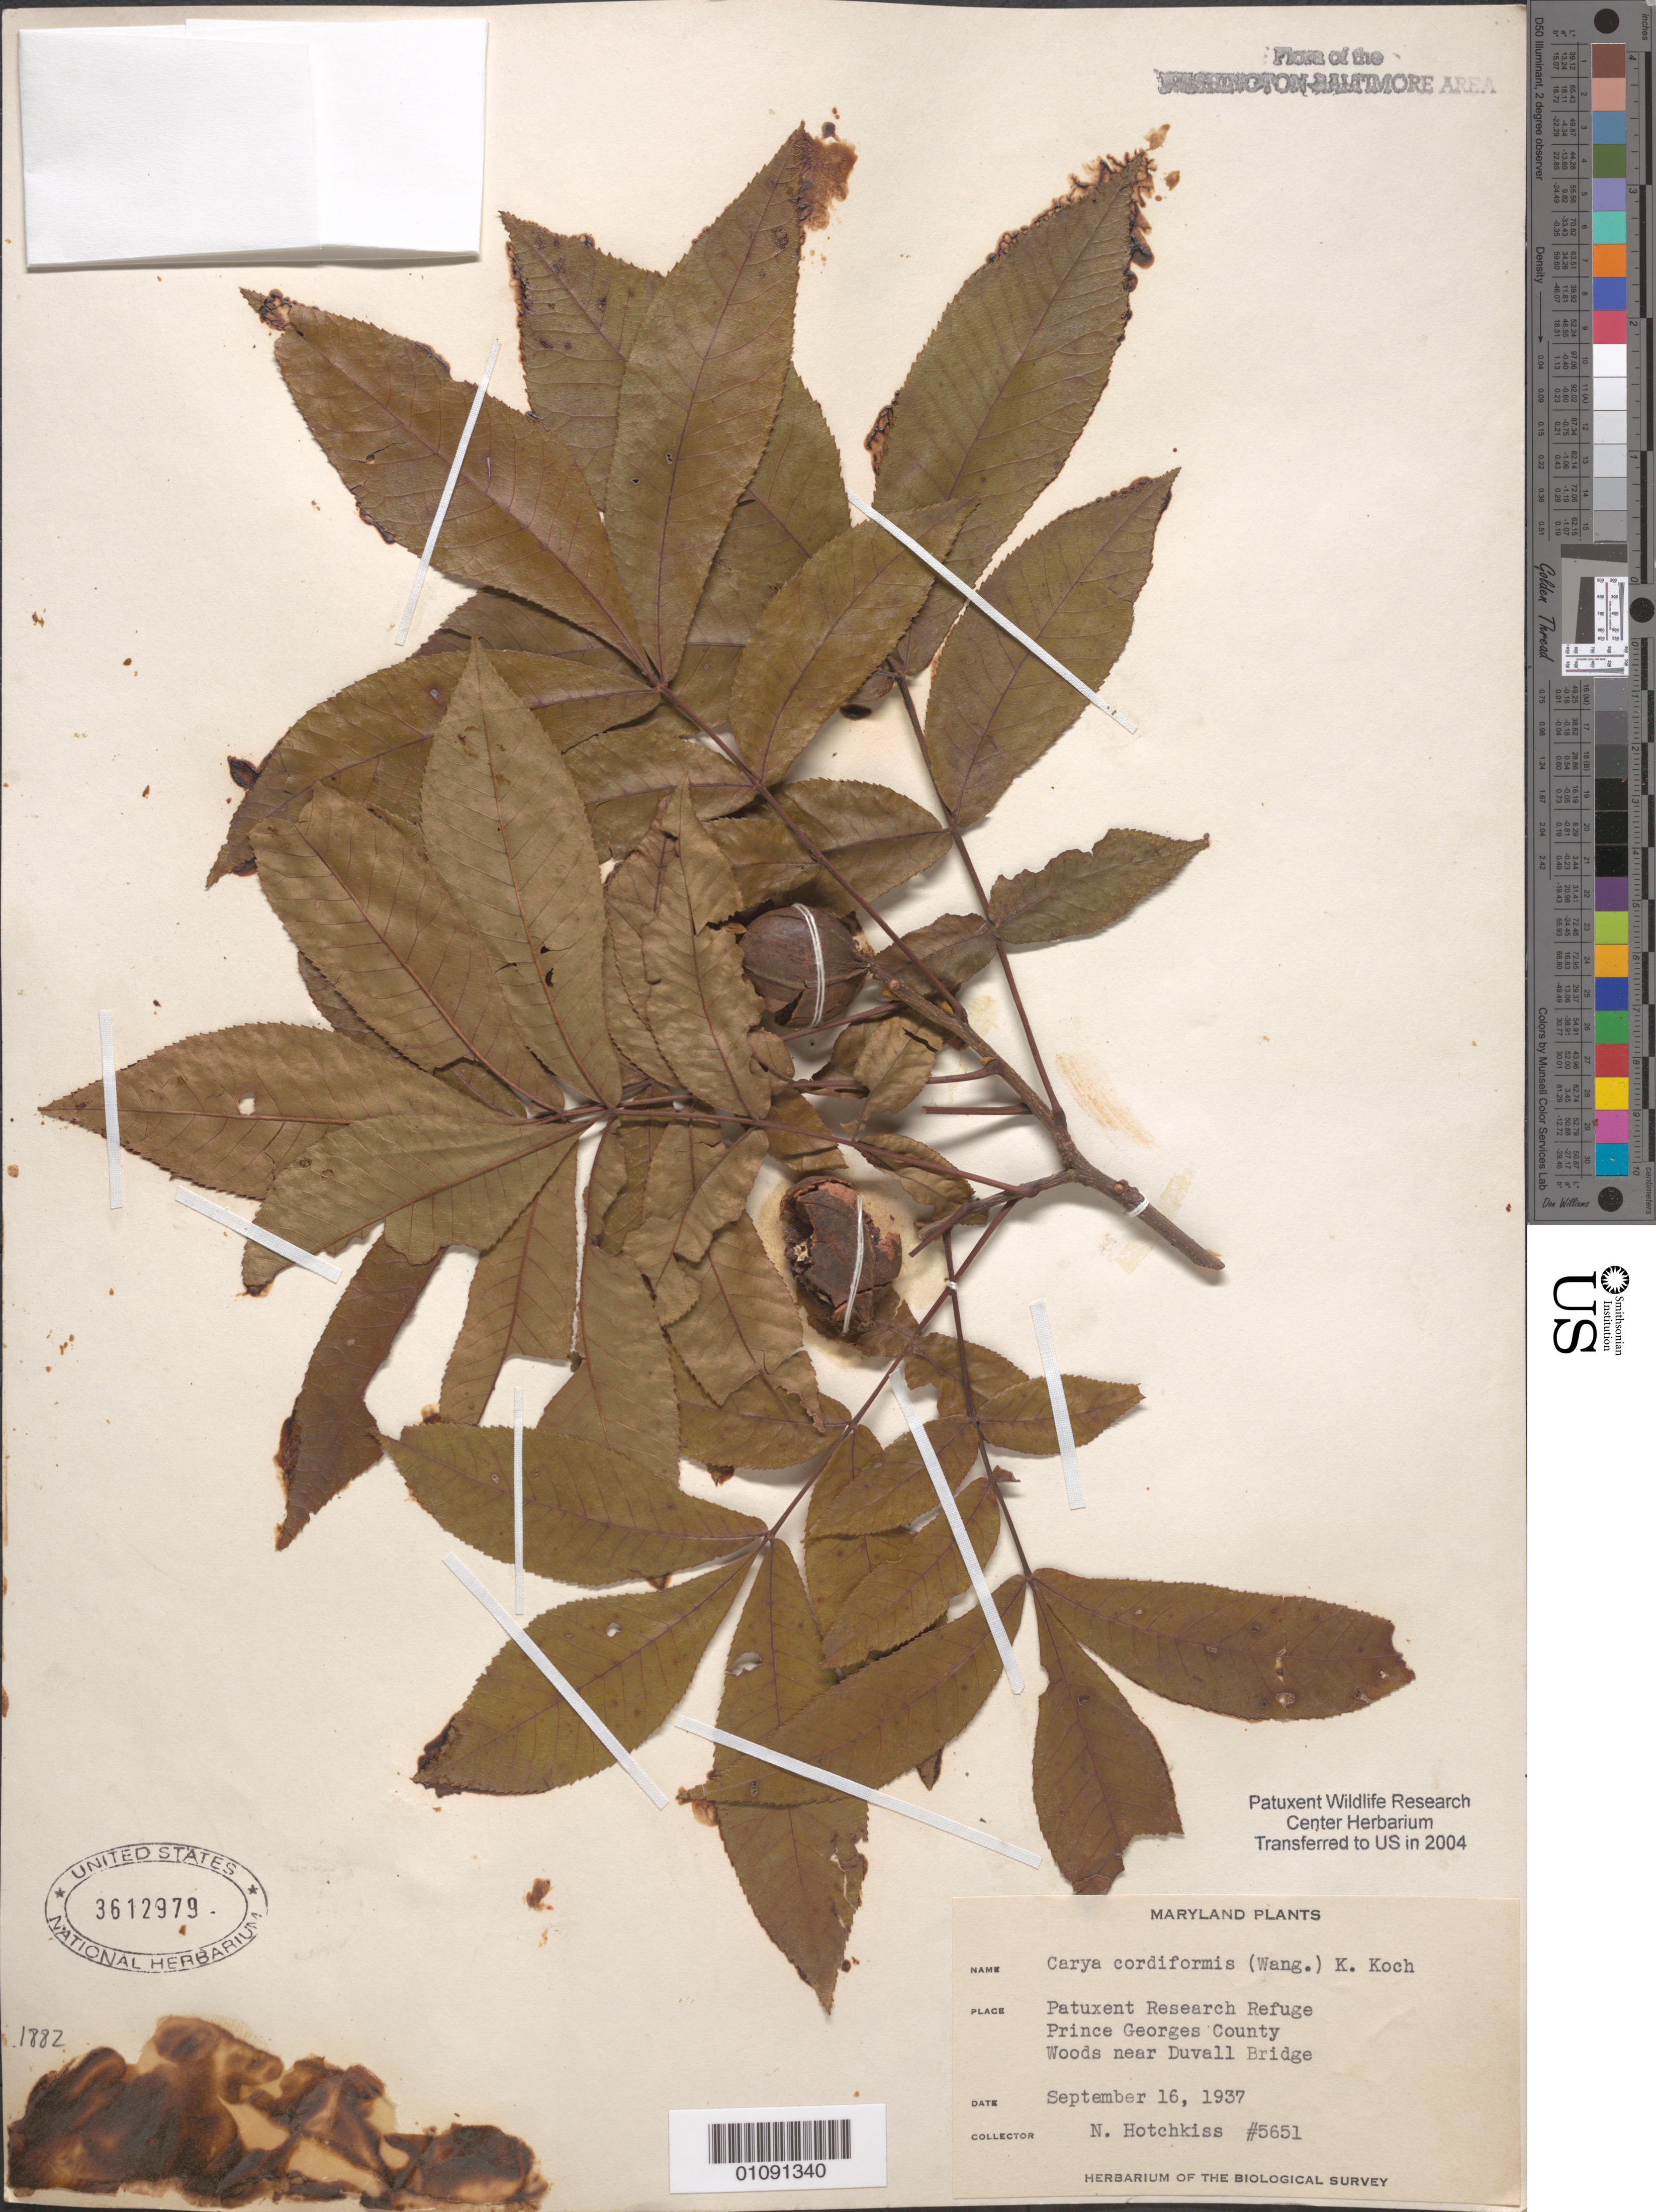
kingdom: Plantae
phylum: Tracheophyta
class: Magnoliopsida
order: Fagales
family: Juglandaceae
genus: Carya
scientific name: Carya cordiformis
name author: (Wangenh.) K. Koch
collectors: N. Hotchkiss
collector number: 5651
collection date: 1937-09-16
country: United States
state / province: Maryland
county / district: Prince George's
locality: Patuxent Wildlife Refuge. Near Duvall Bridge.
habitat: Woods.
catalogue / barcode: US 3612979